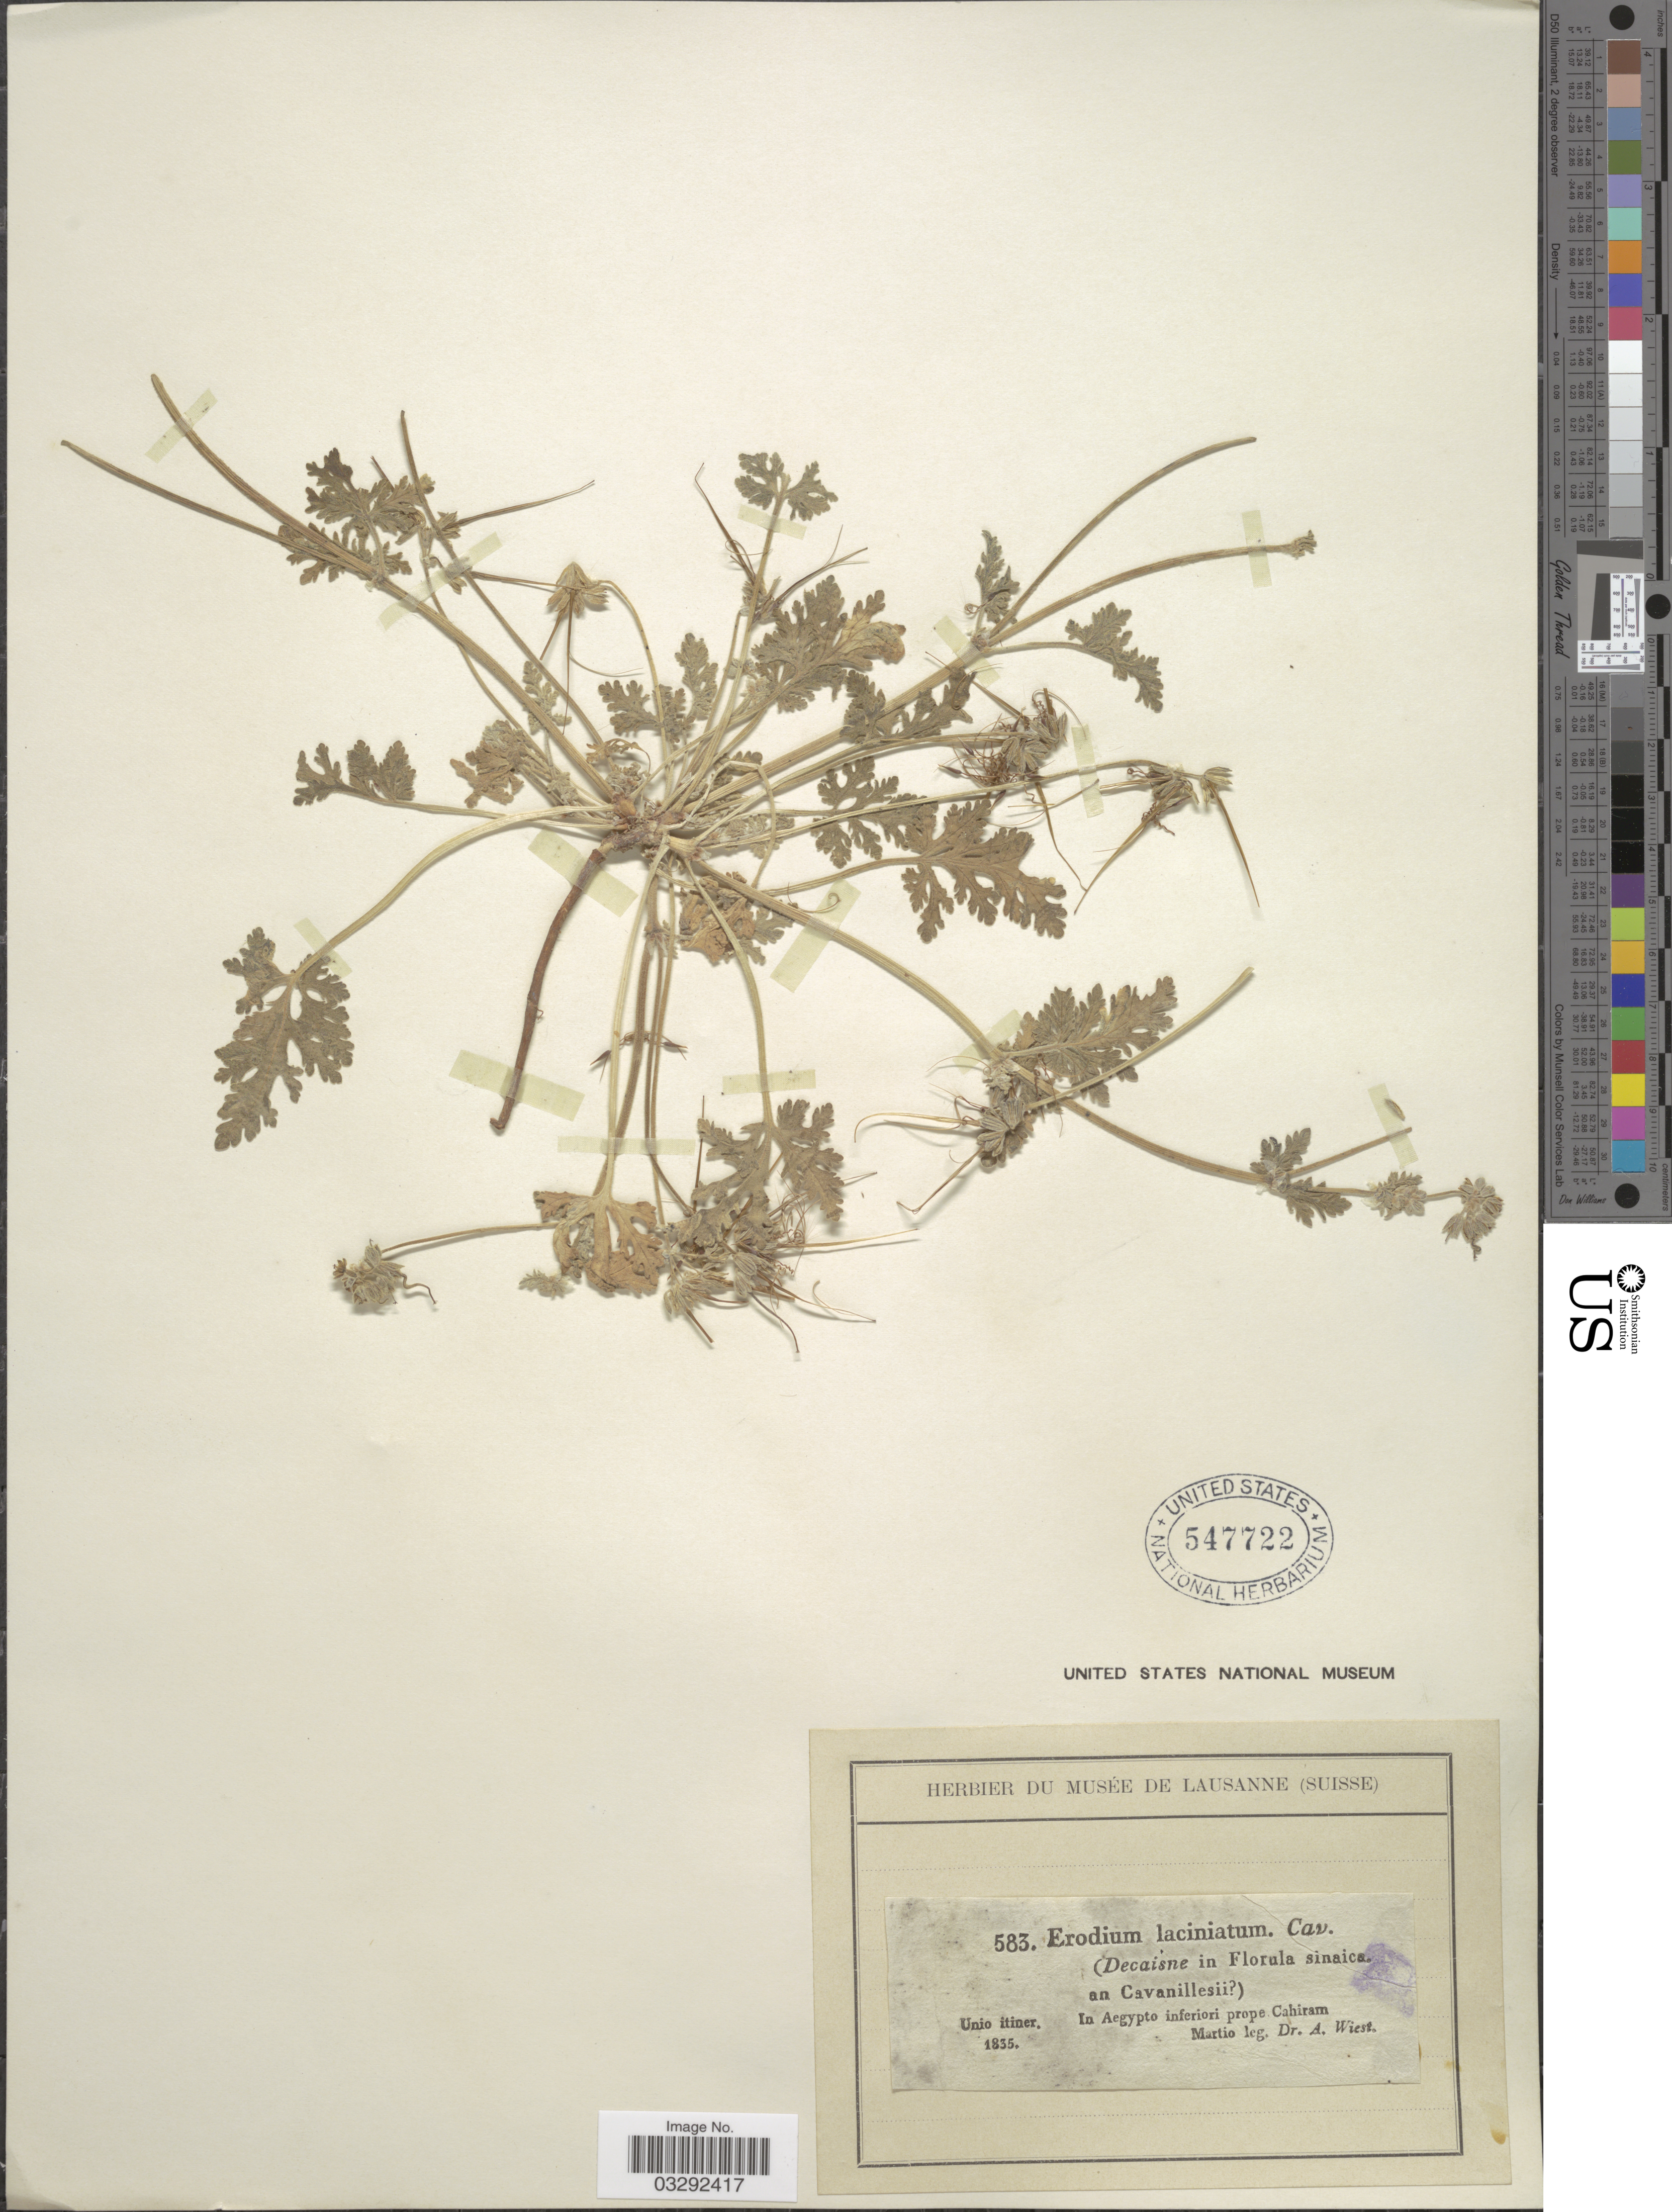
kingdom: Plantae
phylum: Tracheophyta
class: Magnoliopsida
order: Geraniales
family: Geraniaceae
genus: Erodium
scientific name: Erodium laciniatum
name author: (Cav.) Willd.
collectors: A. Wiest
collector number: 583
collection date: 1835-03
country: Egypt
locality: In Aegypto inferiori prope Cahiram.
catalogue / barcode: US 547722